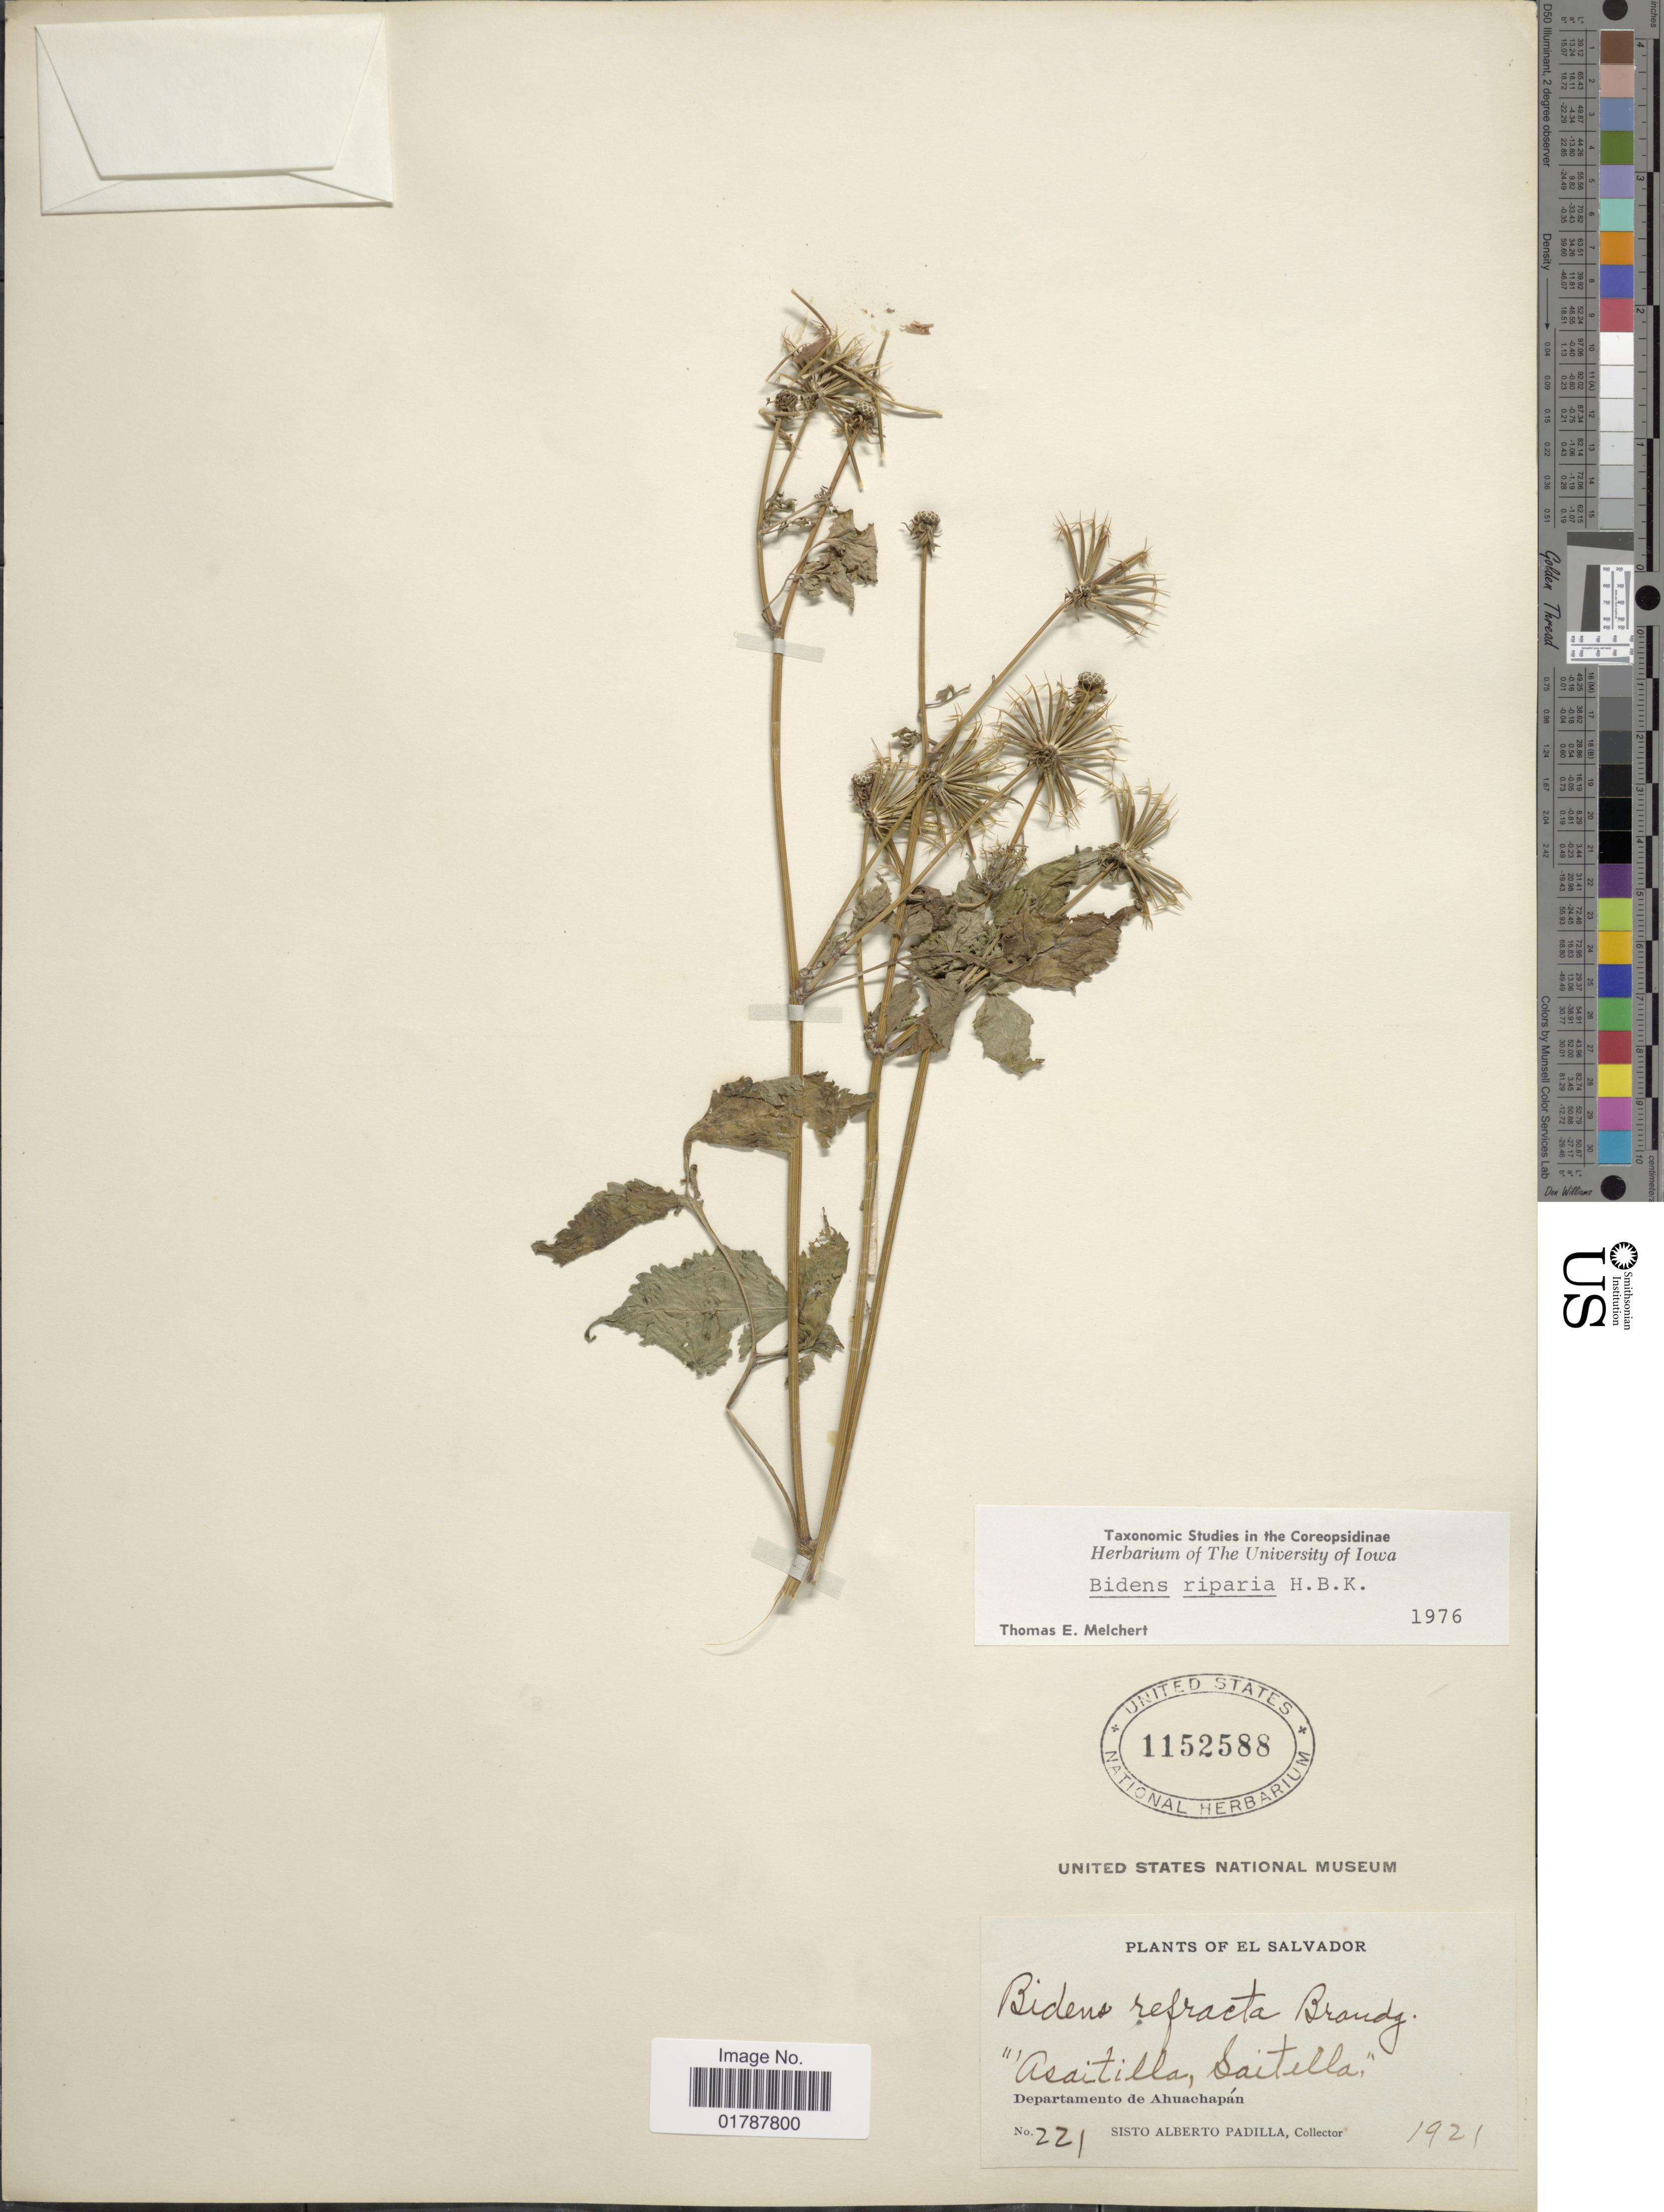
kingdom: Plantae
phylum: Tracheophyta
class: Magnoliopsida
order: Asterales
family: Asteraceae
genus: Bidens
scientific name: Bidens riparia var. refracta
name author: (Brandegee) O.E. Schulz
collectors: S. A. Padilla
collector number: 221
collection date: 1921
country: El Salvador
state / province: Ahuachapan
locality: Asaitilla, Saitilla, Departamento de Ahuachapan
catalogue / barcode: US 1152588